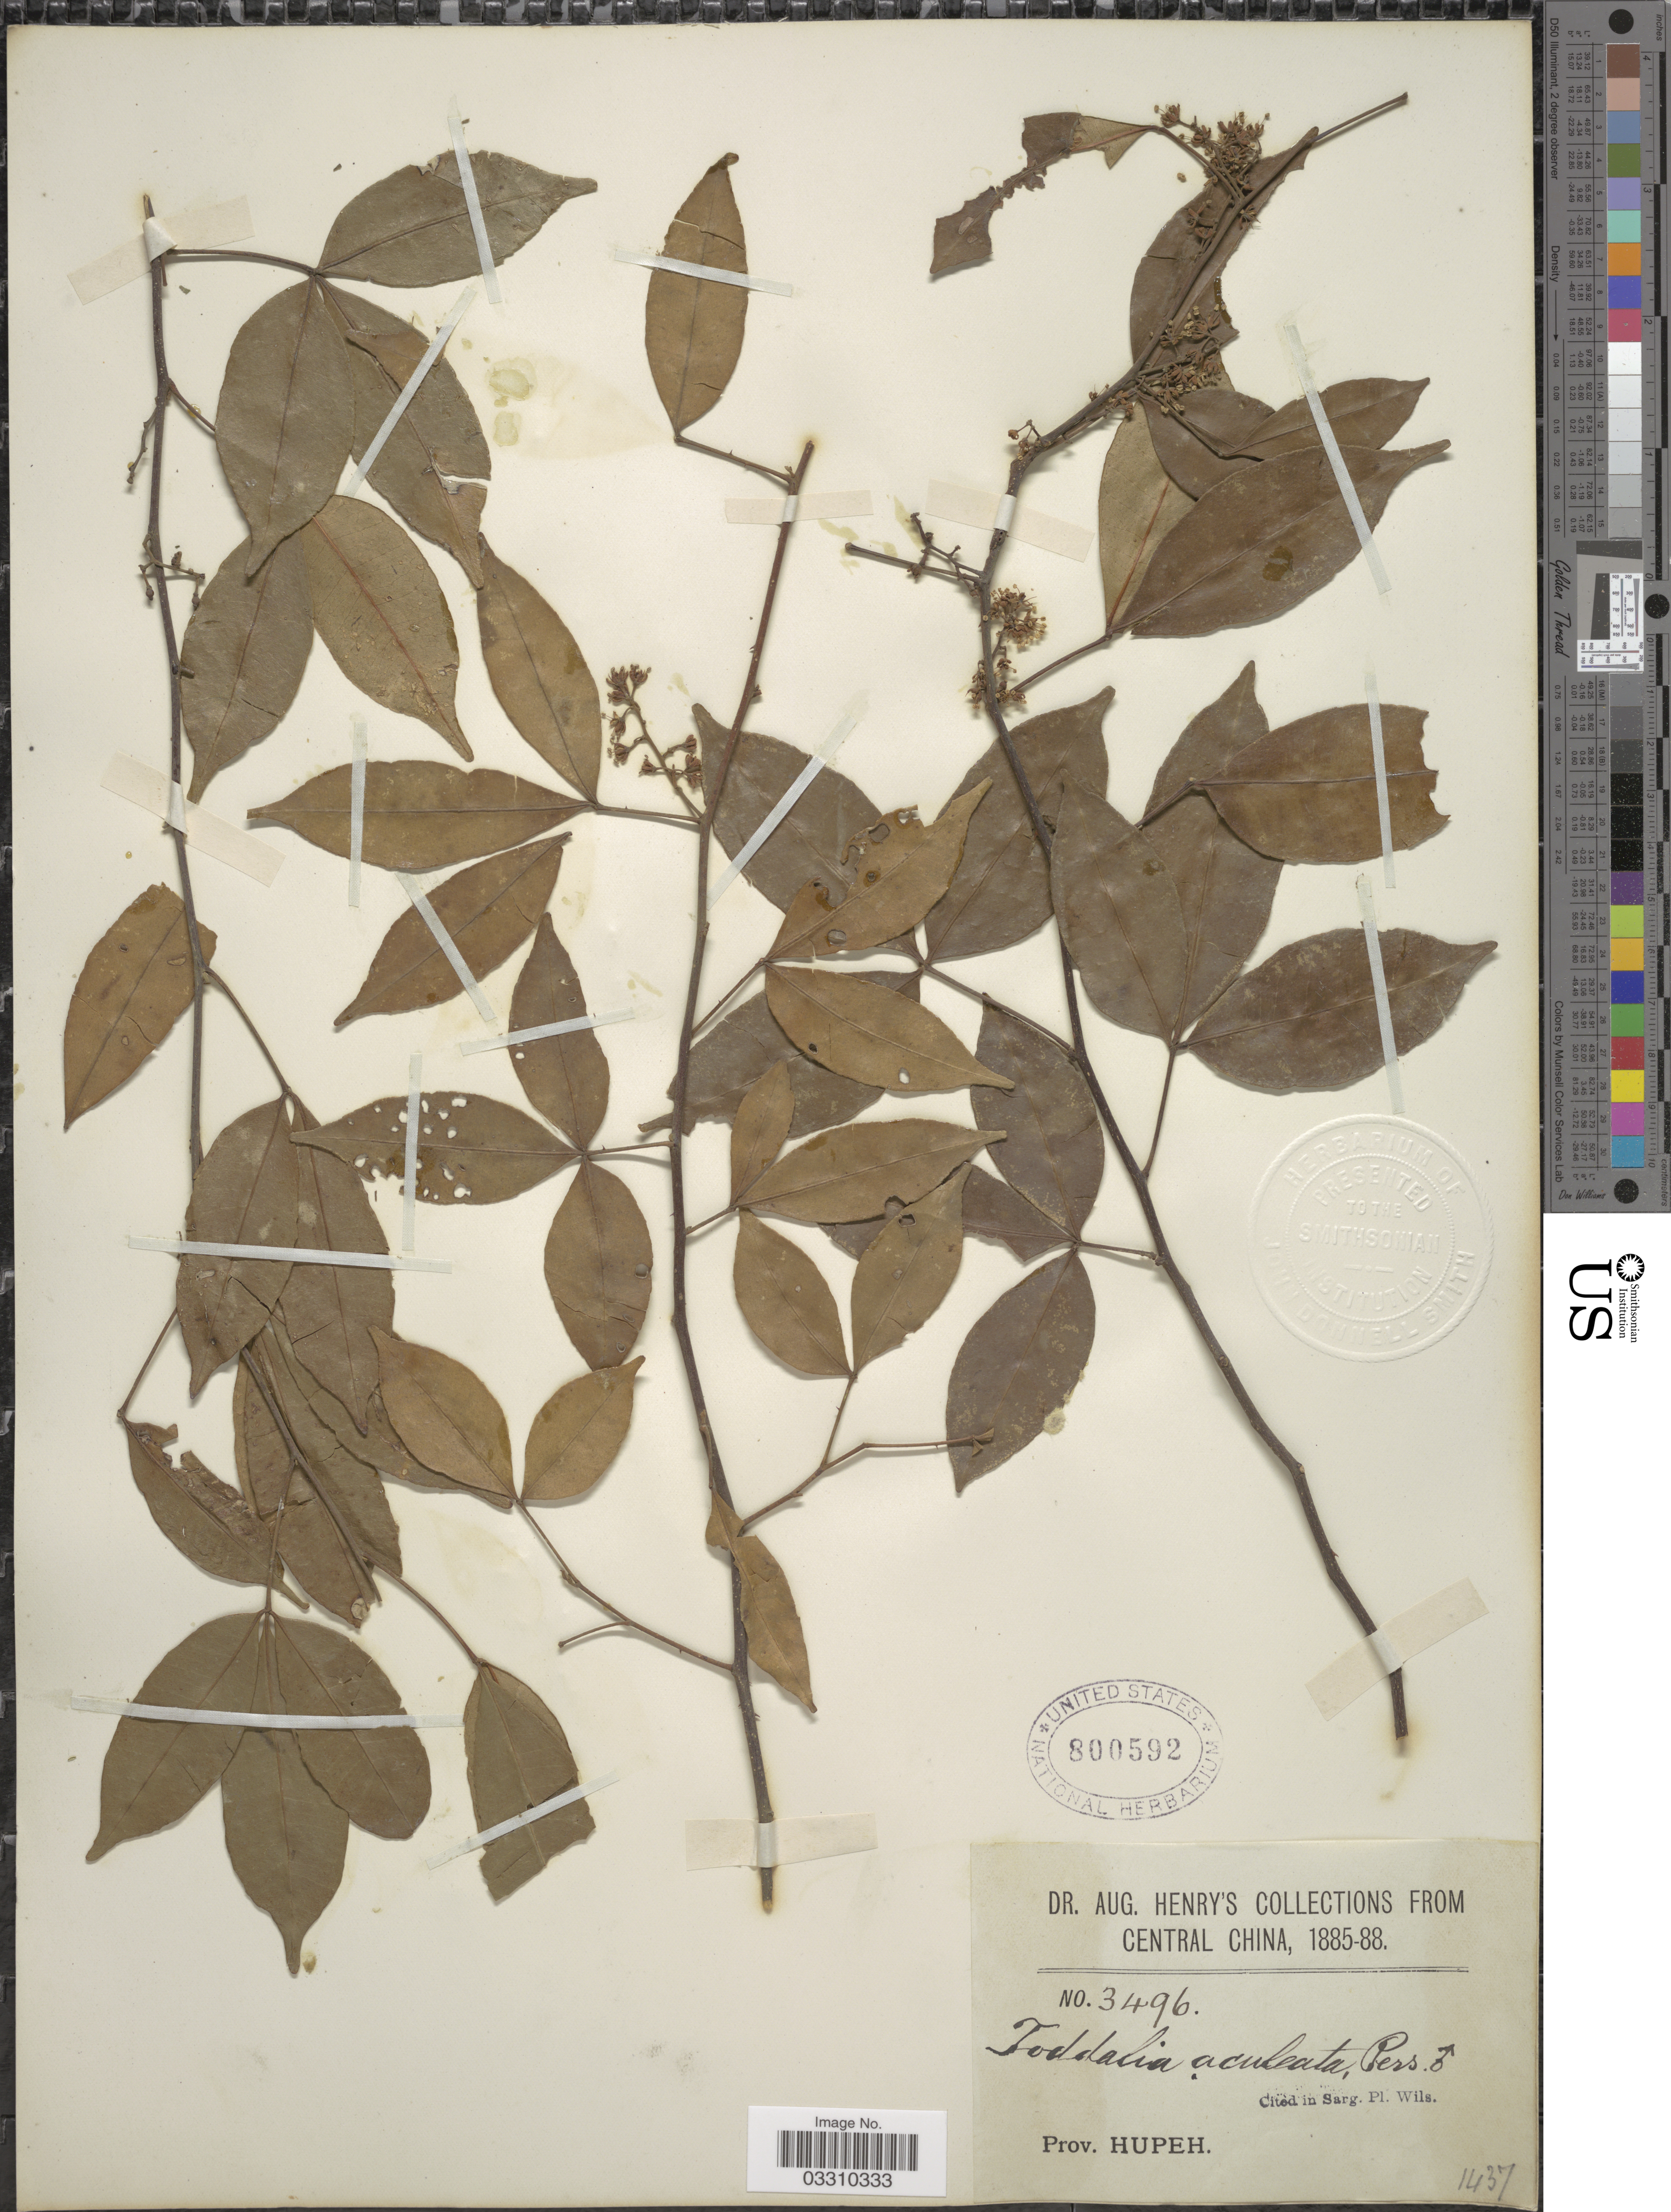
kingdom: Plantae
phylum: Tracheophyta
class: Magnoliopsida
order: Sapindales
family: Rutaceae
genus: Zanthoxylum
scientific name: Zanthoxylum asiaticum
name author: (L.) Appelhans et al.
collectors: A. Henry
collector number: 3496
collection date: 1885/1888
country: China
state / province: Hubei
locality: Central China. Prov. Hupeh.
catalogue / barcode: US 800592